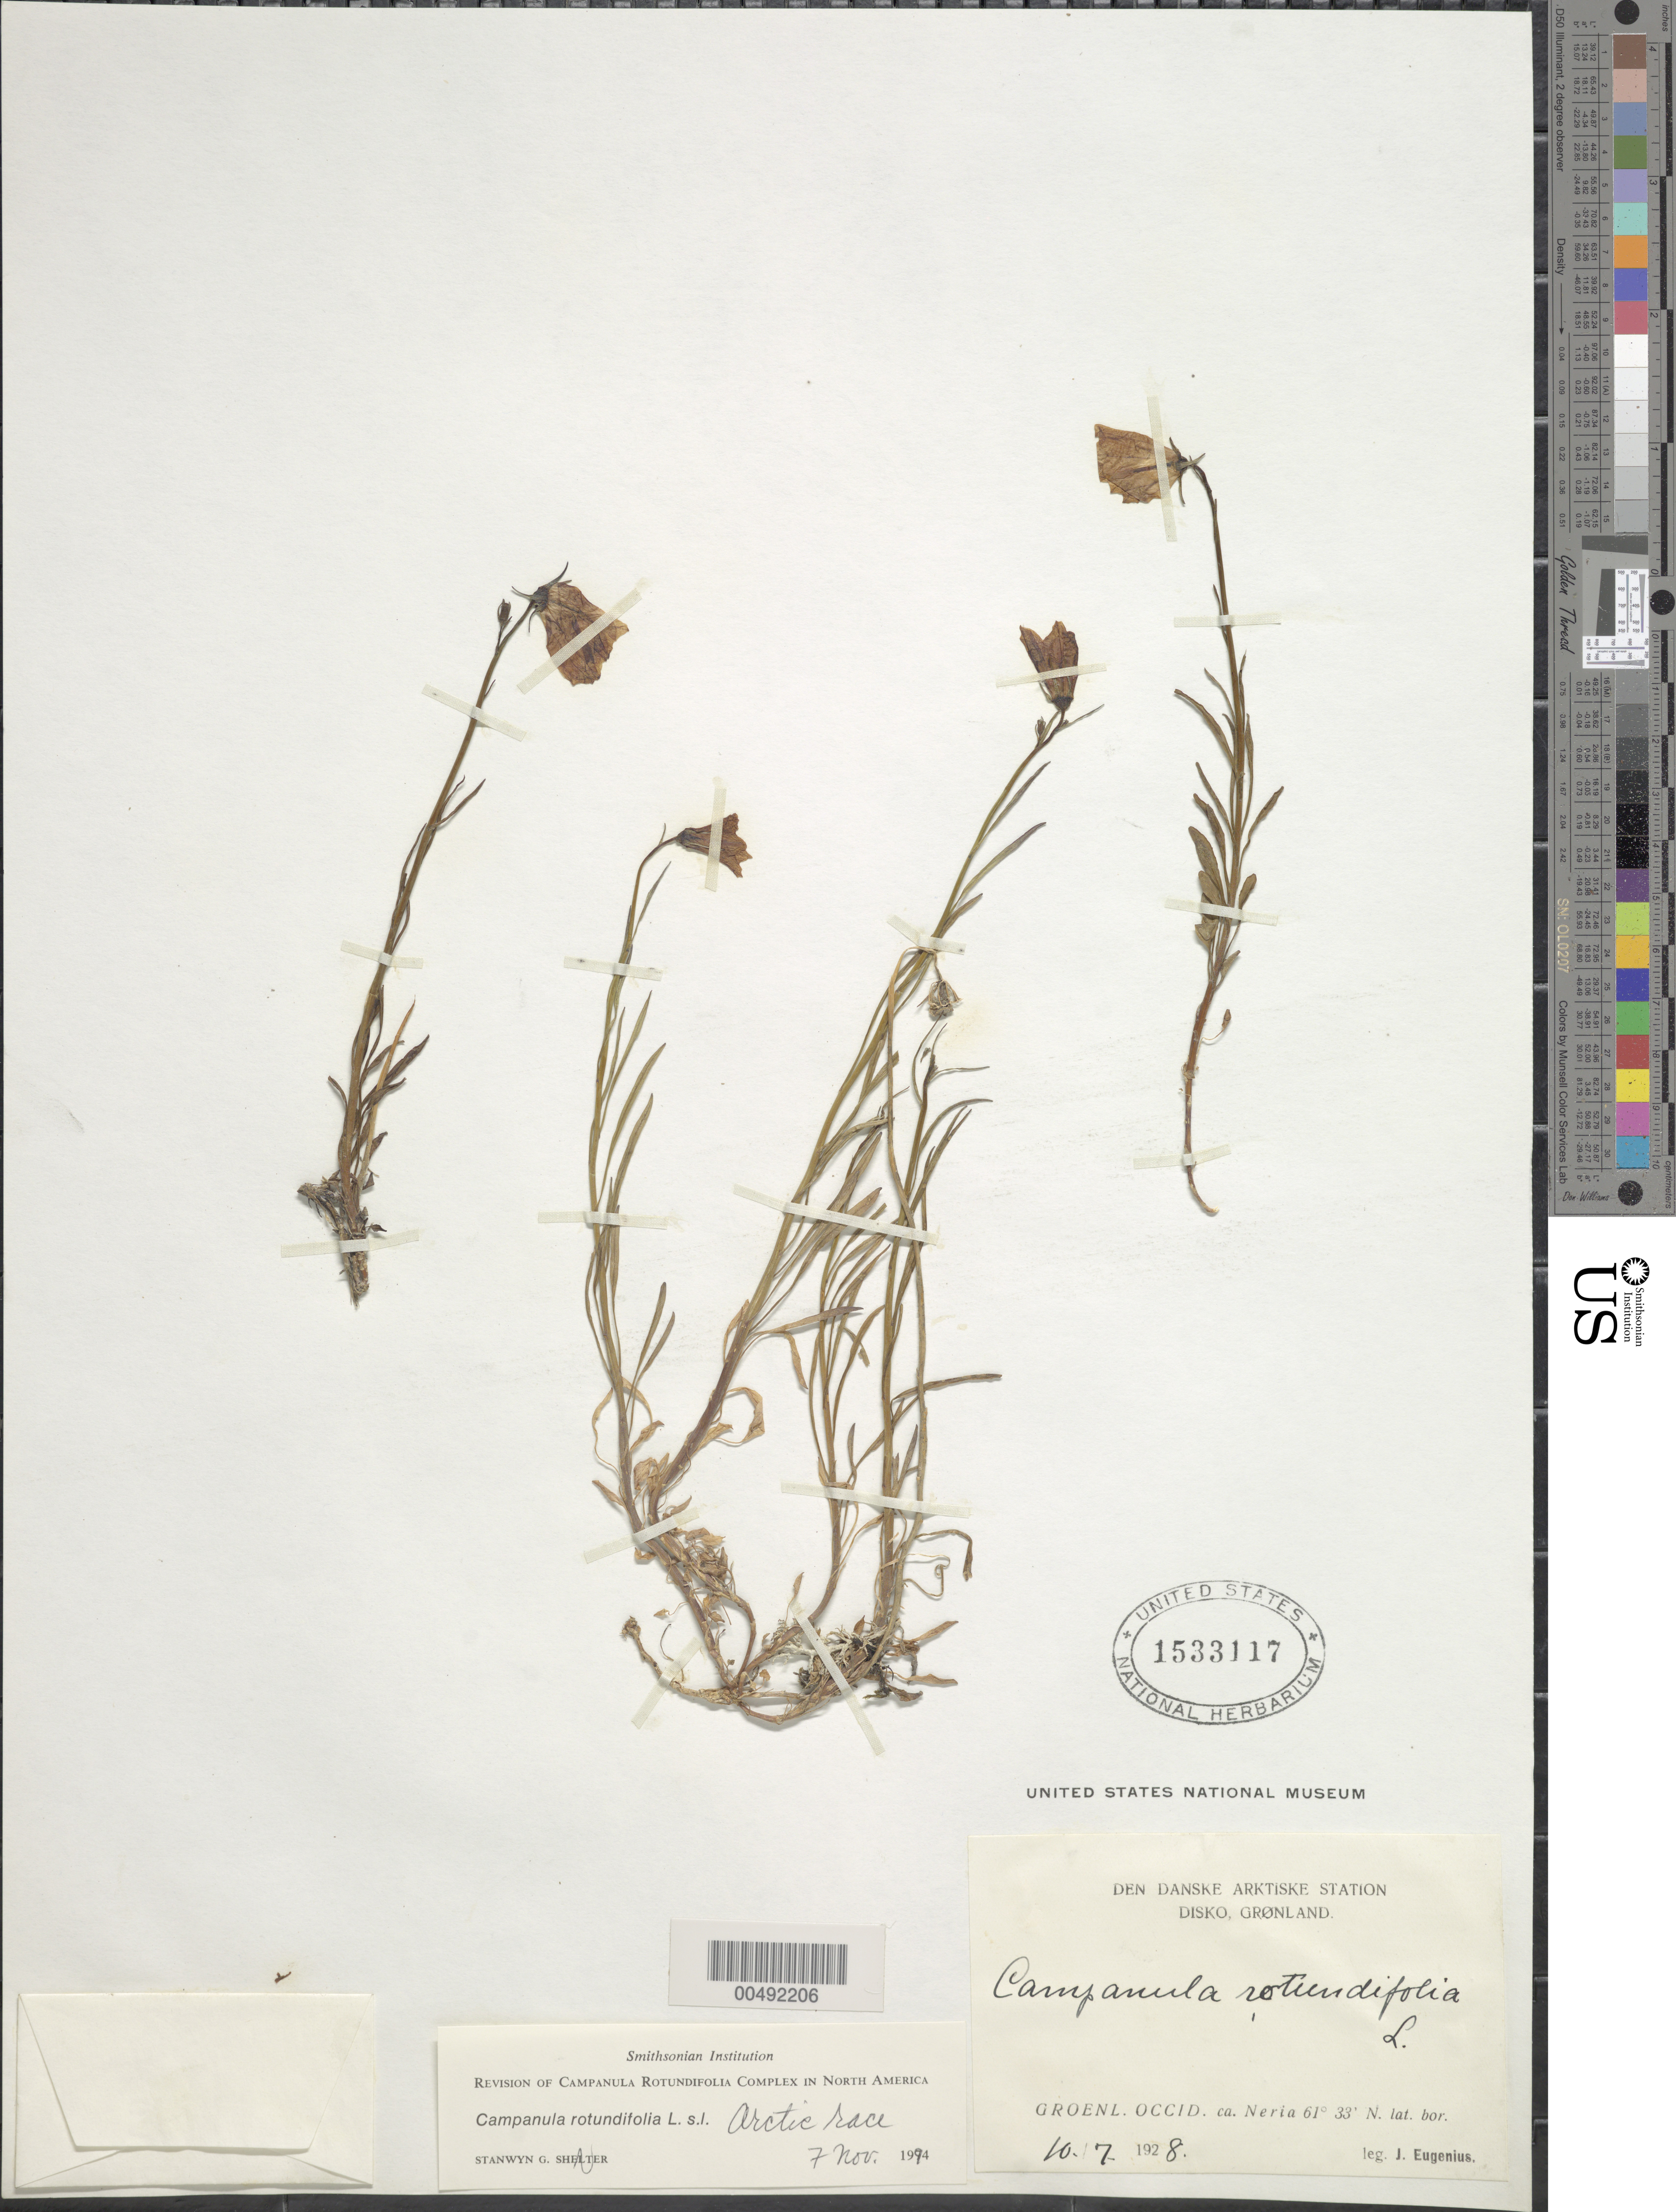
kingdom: Plantae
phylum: Tracheophyta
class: Magnoliopsida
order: Asterales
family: Campanulaceae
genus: Campanula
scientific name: Campanula rotundifolia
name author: L.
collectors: J. Eugenius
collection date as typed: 10 Jul 1928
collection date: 1928-07-10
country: Greenland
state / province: Vestgrønland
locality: West Greenland, ca. Neria (lat/long recorded as: lat=61:33:0:N long=:::)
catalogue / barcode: US 1533117